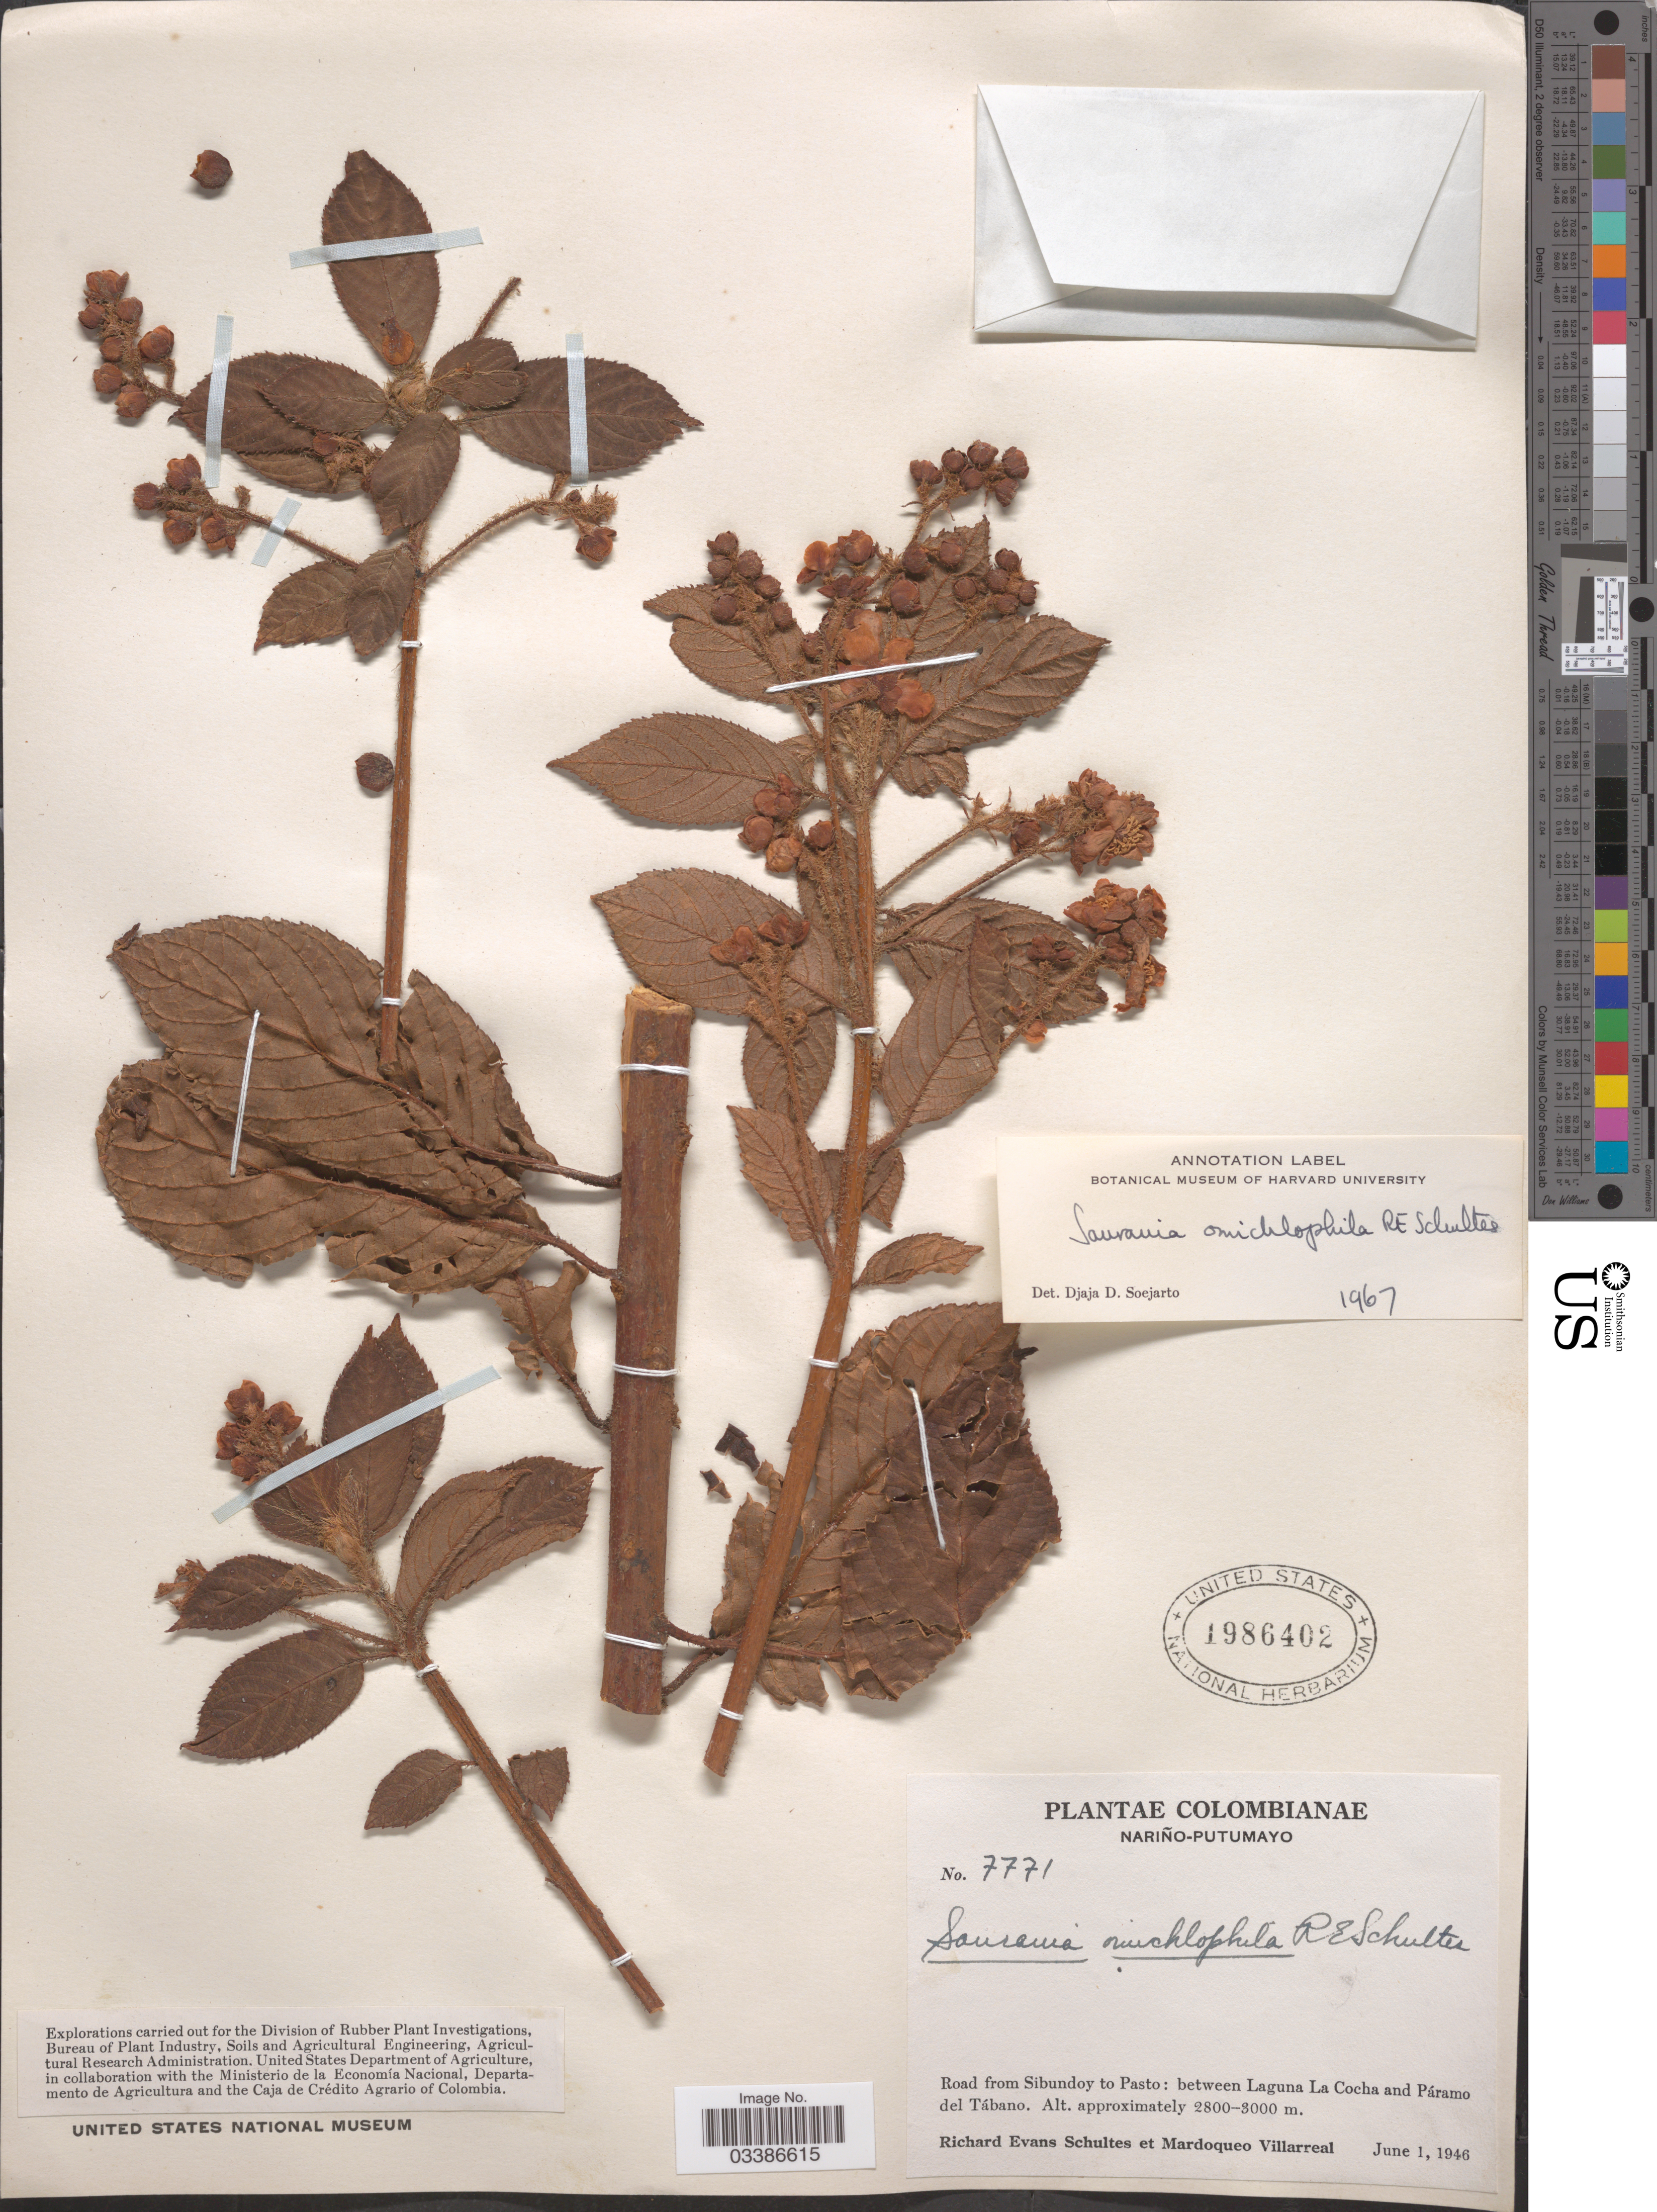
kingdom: Plantae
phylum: Tracheophyta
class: Magnoliopsida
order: Ericales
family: Actinidiaceae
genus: Saurauia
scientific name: Saurauia omichlophila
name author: R.E. Schult.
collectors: R. E. Schultes & M. Villarreal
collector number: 7771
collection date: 1946-06-01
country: Colombia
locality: Nariño-Putumayo. Road from Sibundoy to Pasto: between Laguna La Cocha and Páramo del Tábano.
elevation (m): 2800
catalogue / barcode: US 1986402